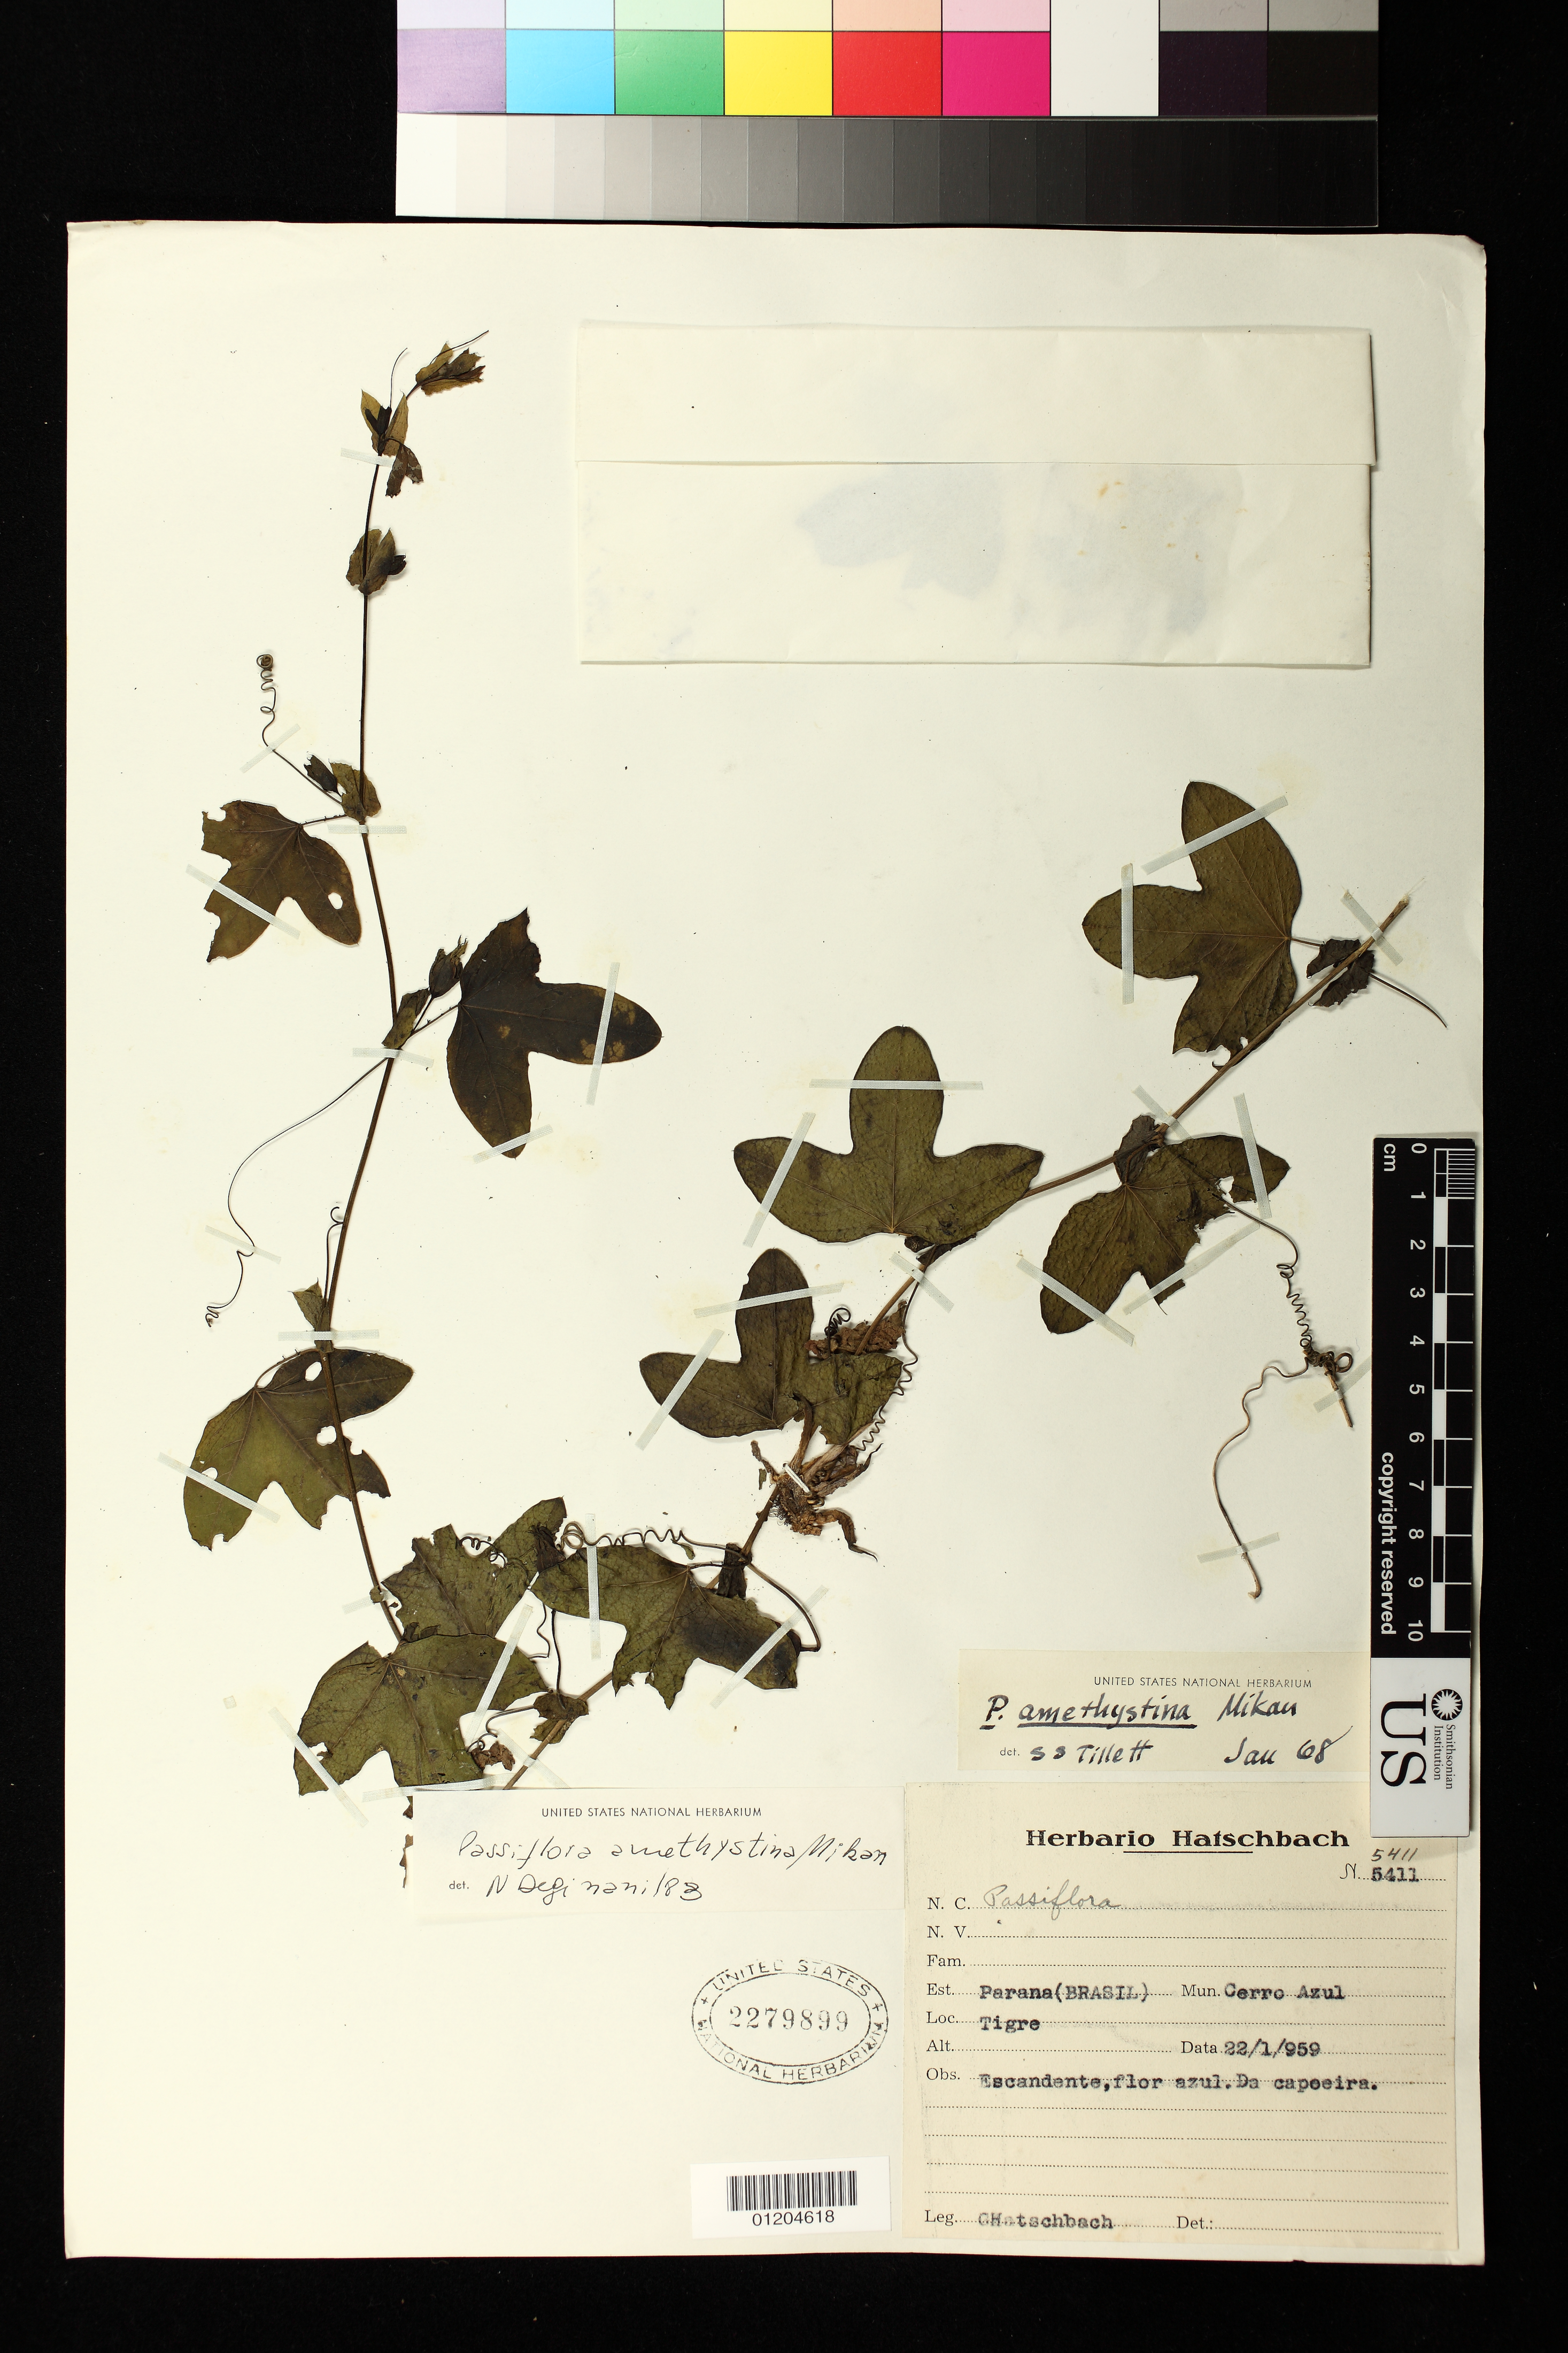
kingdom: Plantae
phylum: Tracheophyta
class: Magnoliopsida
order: Malpighiales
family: Passifloraceae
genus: Passiflora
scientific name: Passiflora amethystina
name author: J.C. Mikan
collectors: G. Hatschbach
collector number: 5411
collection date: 1959-01-22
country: Brazil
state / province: Parana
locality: Cerro Azul. Tigre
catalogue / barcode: US 2279899